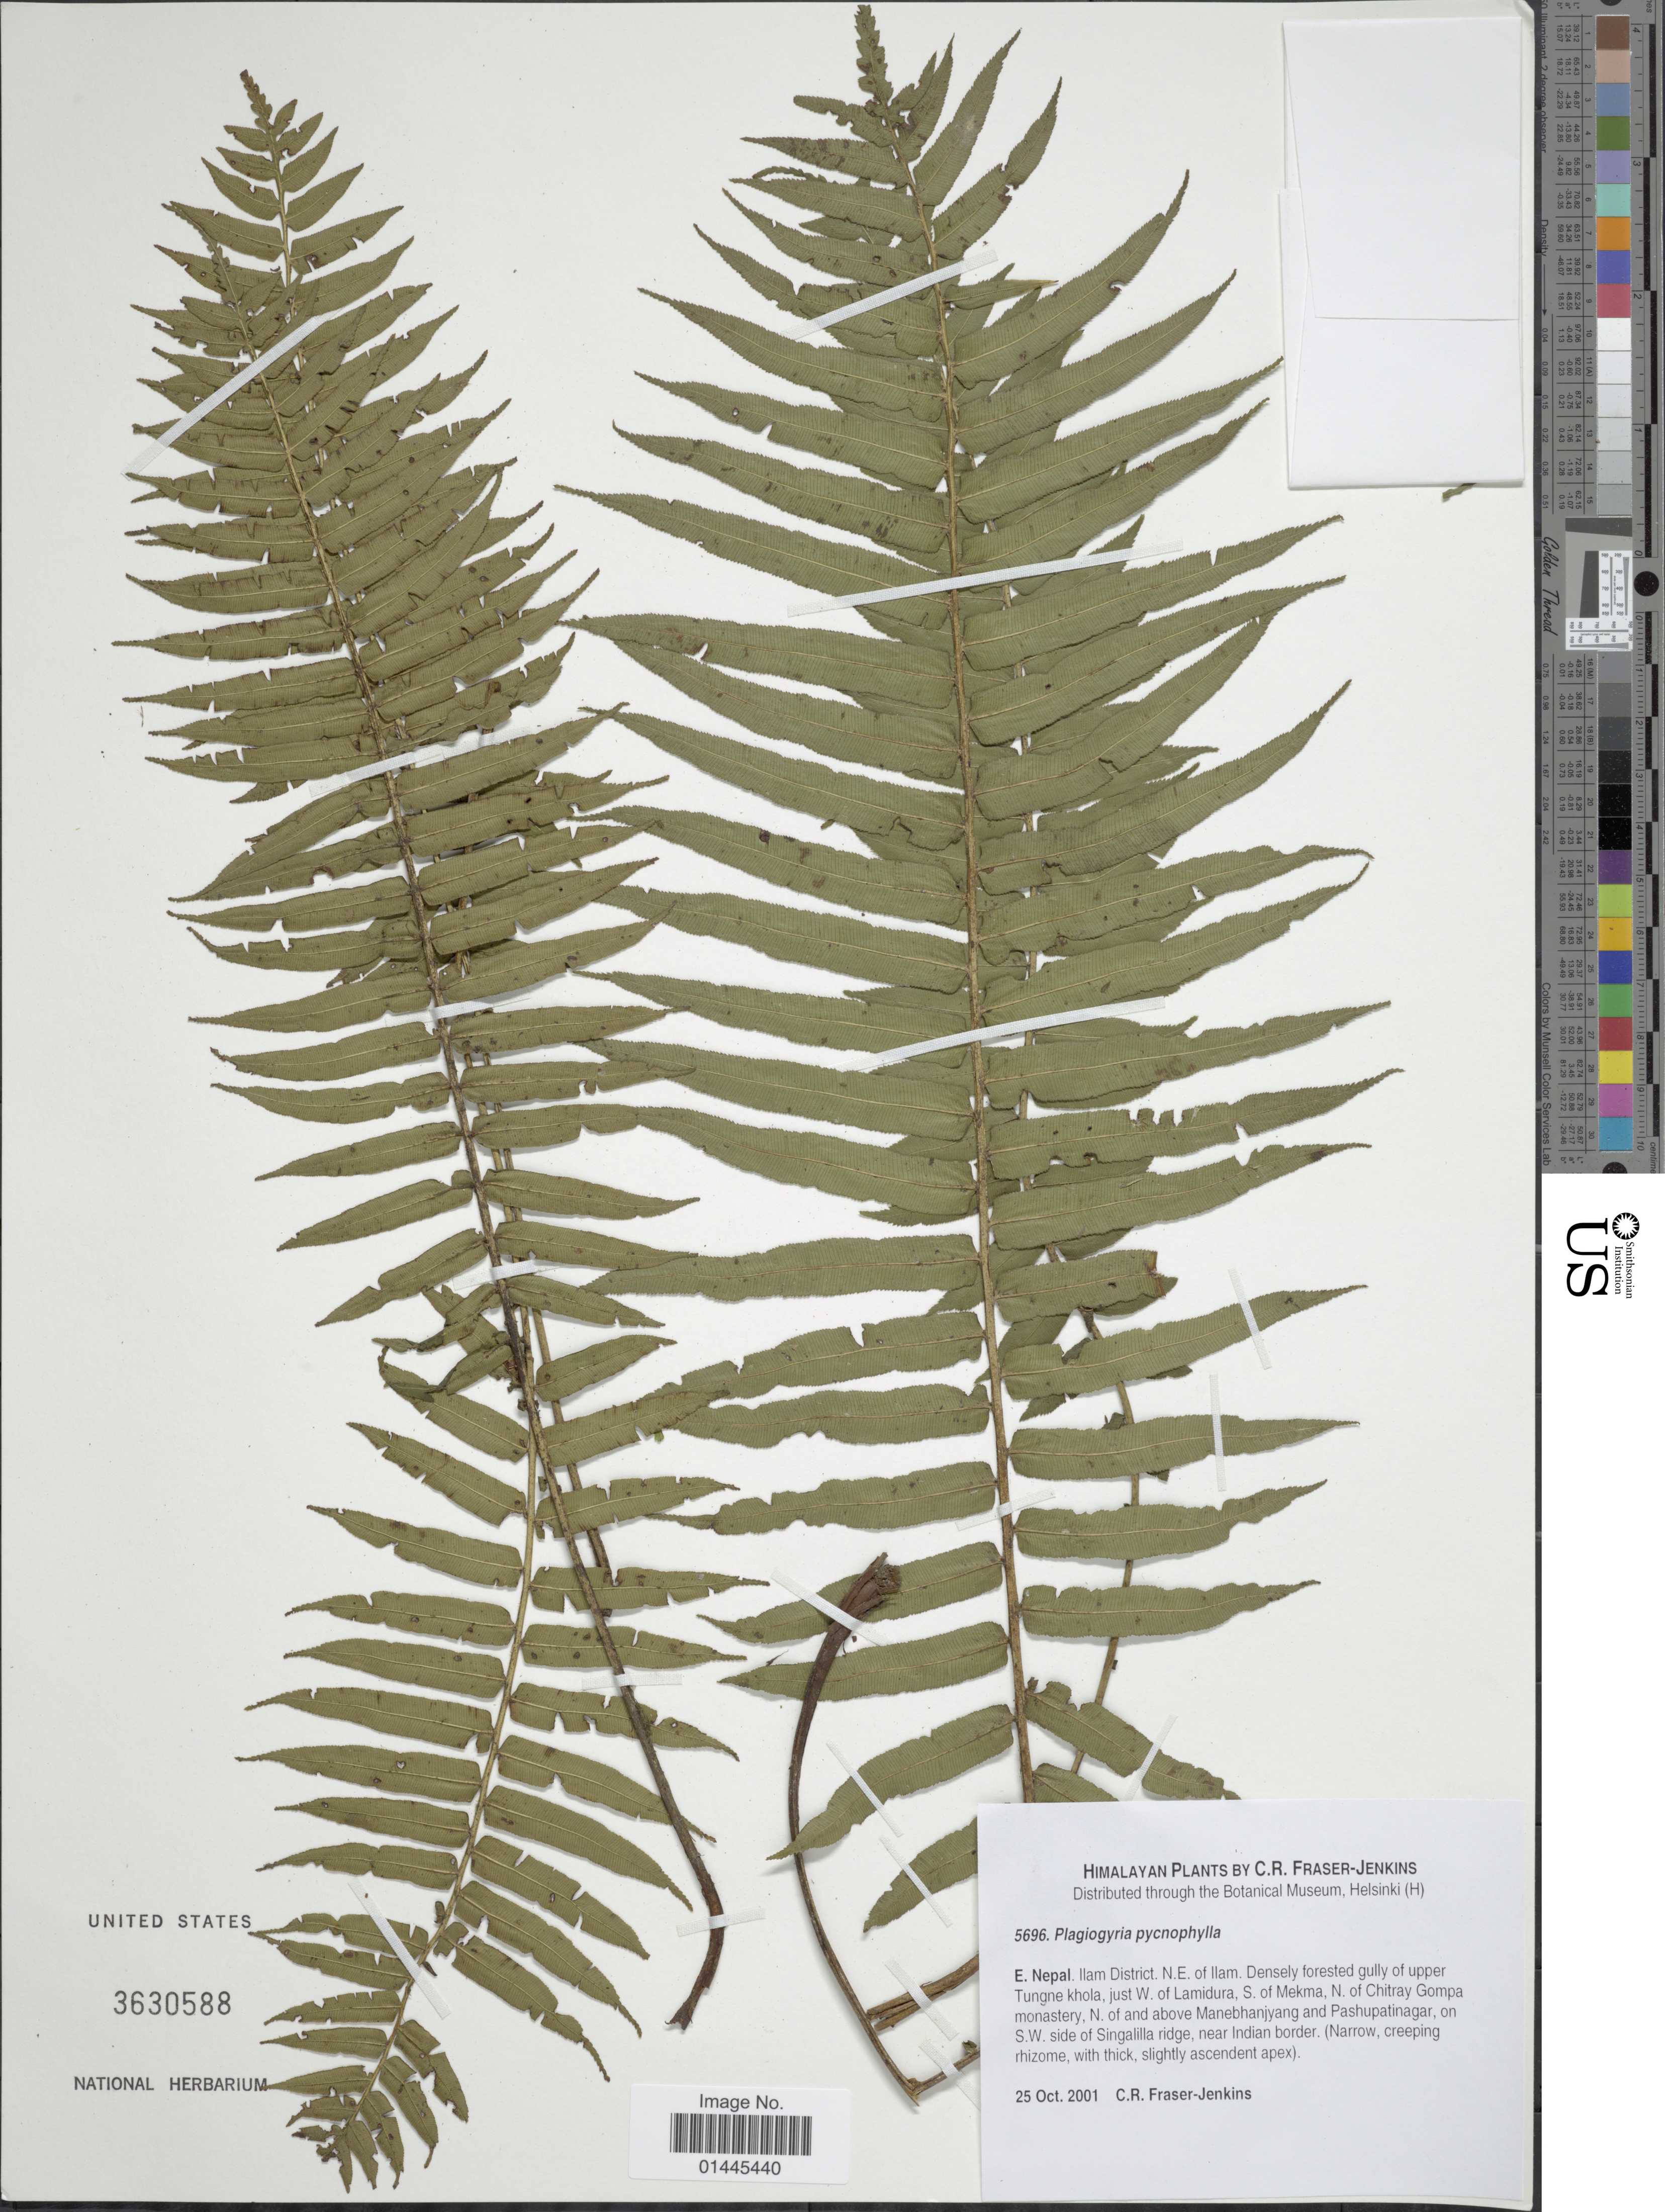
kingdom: Plantae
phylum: Tracheophyta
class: Polypodiopsida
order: Cyatheales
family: Plagiogyriaceae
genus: Plagiogyria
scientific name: Plagiogyria pycnophylla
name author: (Kunze) Mett.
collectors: C. R. Fraser-Jenkins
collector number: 5696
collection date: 2001-10-25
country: Nepal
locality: E. Nepal, Ilam District, N.E. of Ilam, gully of upper Tungne khola, just W. of Lamidura, S. of Mekma, N. of Chitray Gompa monastery, N. of and above Manebhanjyang and Pashupatinagar, on S.W. side of Singalilla ridge, near Indian border.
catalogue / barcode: US 3630588